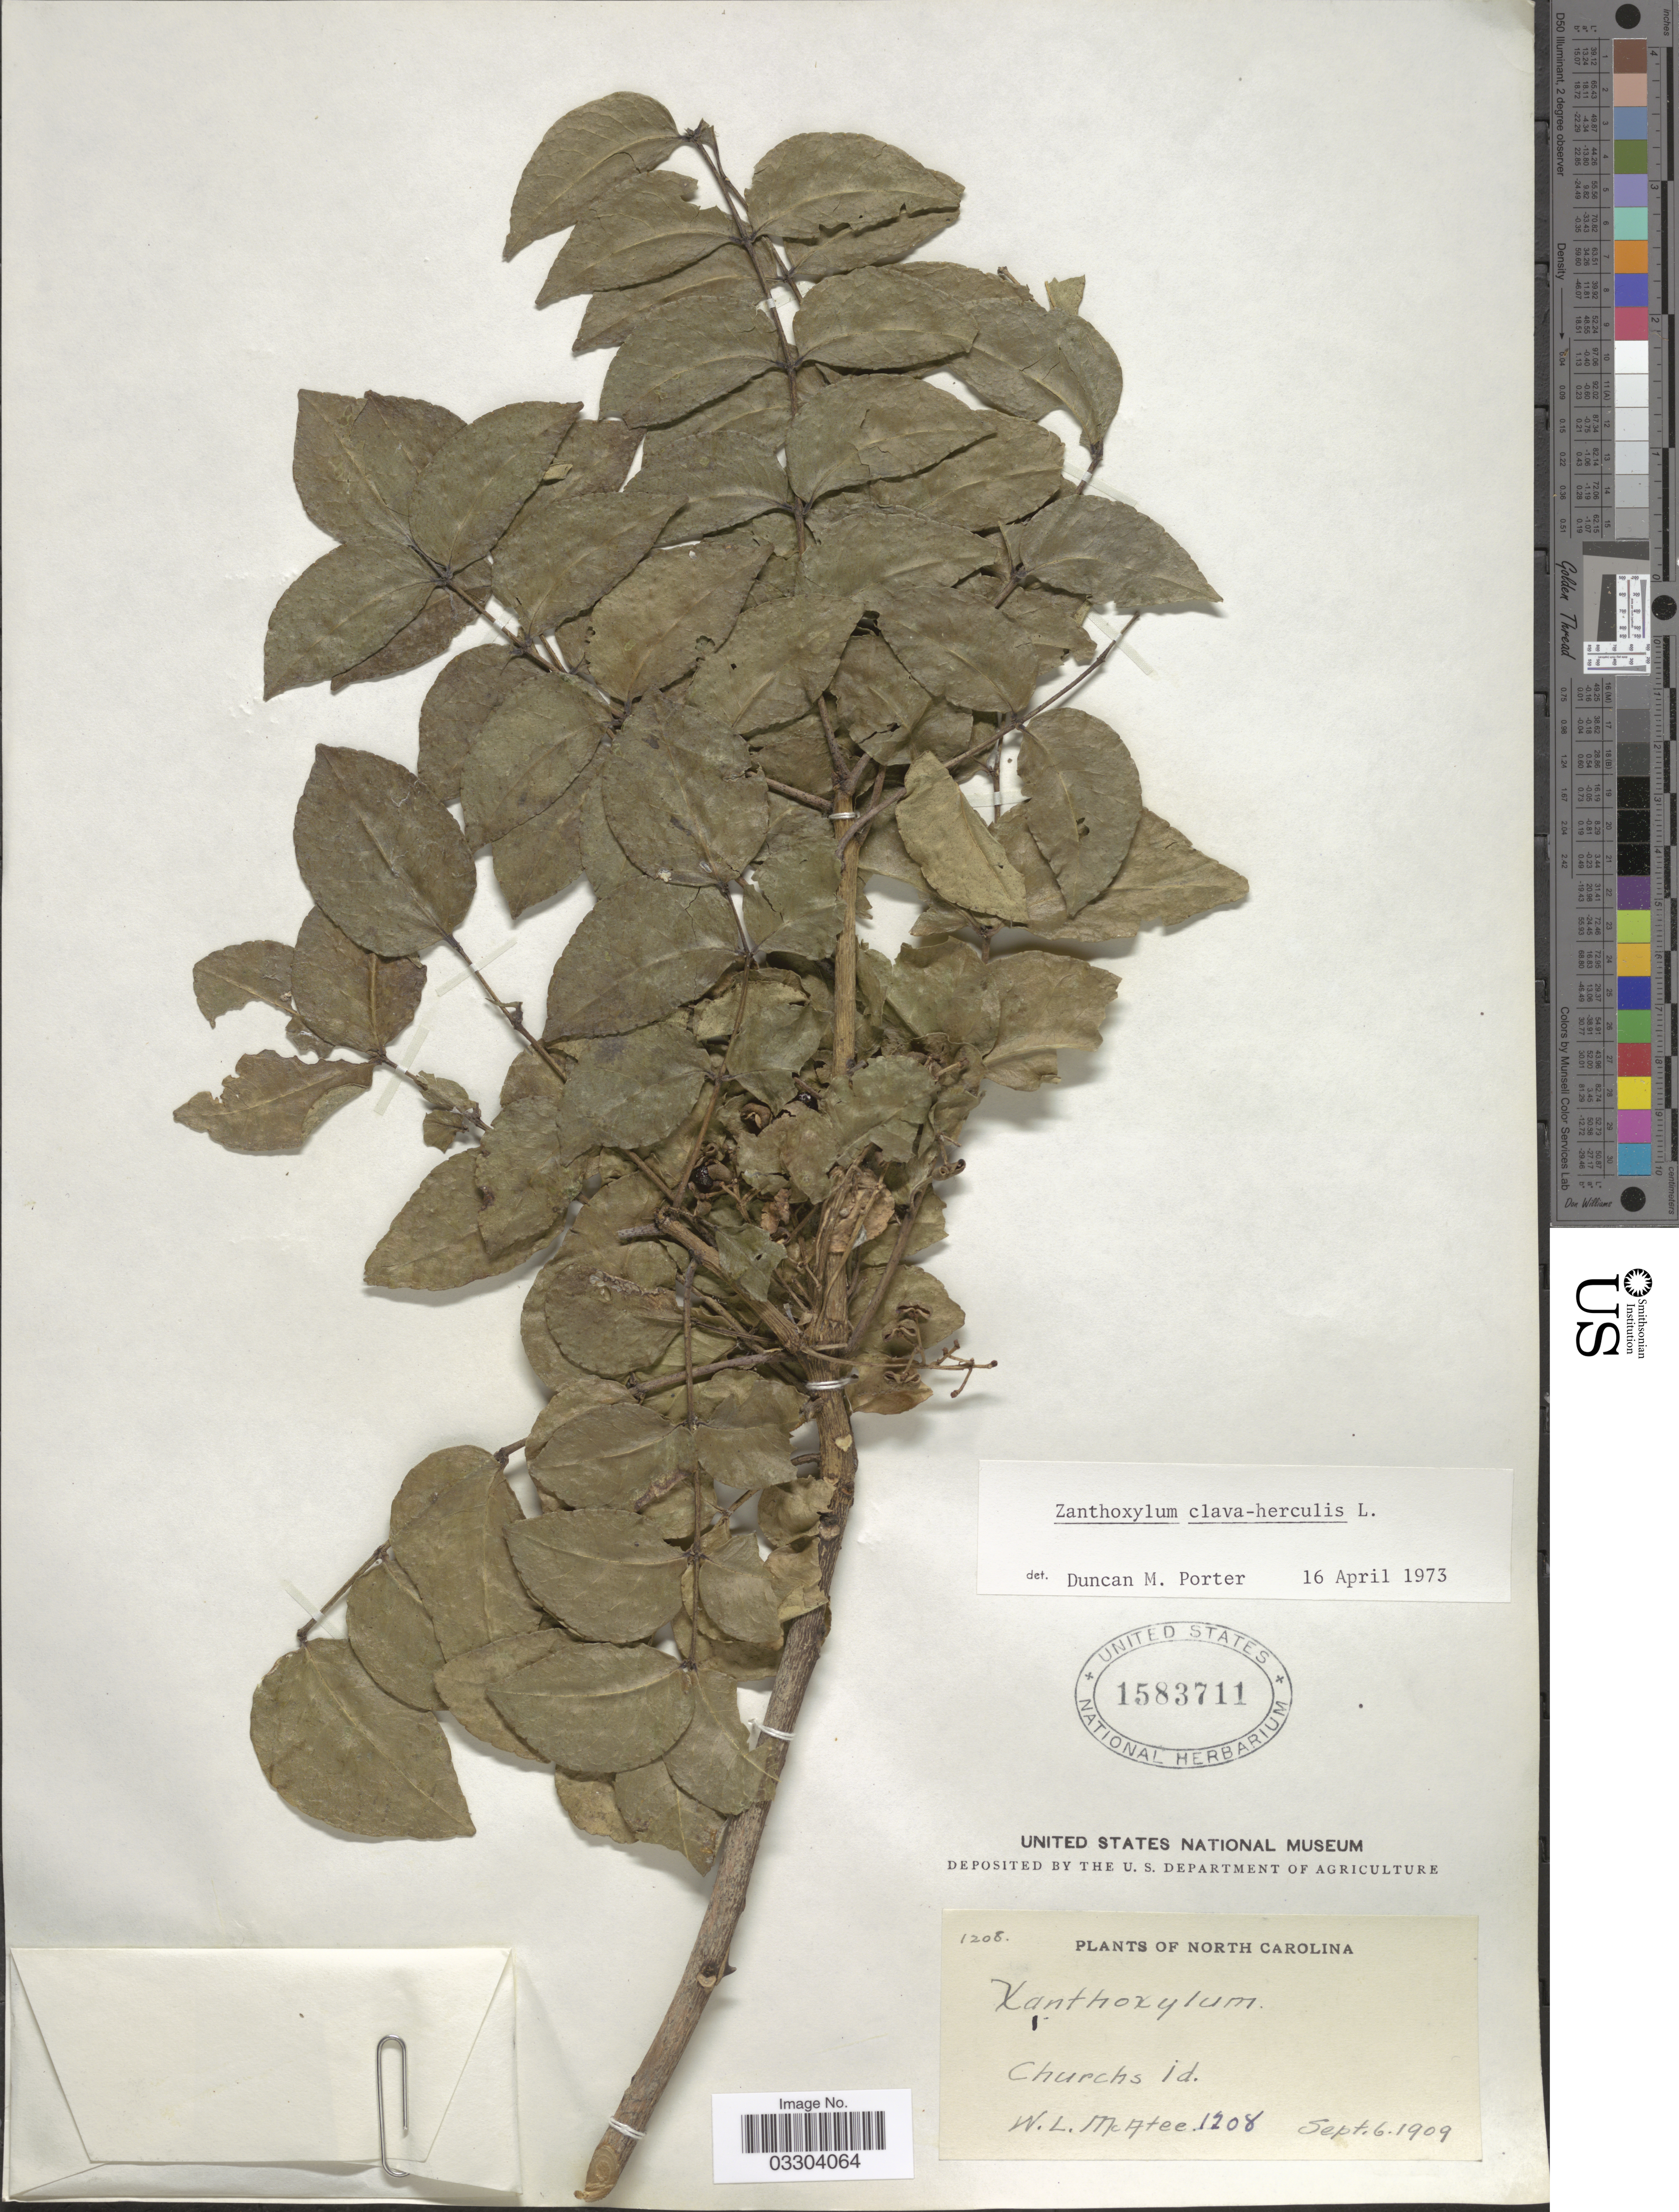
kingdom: Plantae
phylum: Tracheophyta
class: Magnoliopsida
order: Sapindales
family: Rutaceae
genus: Zanthoxylum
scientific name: Zanthoxylum clava-herculis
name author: L.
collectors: W. McAtee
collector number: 1208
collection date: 1909-09-06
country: United States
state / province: North Carolina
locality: Churchs Id.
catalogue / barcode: US 1583711